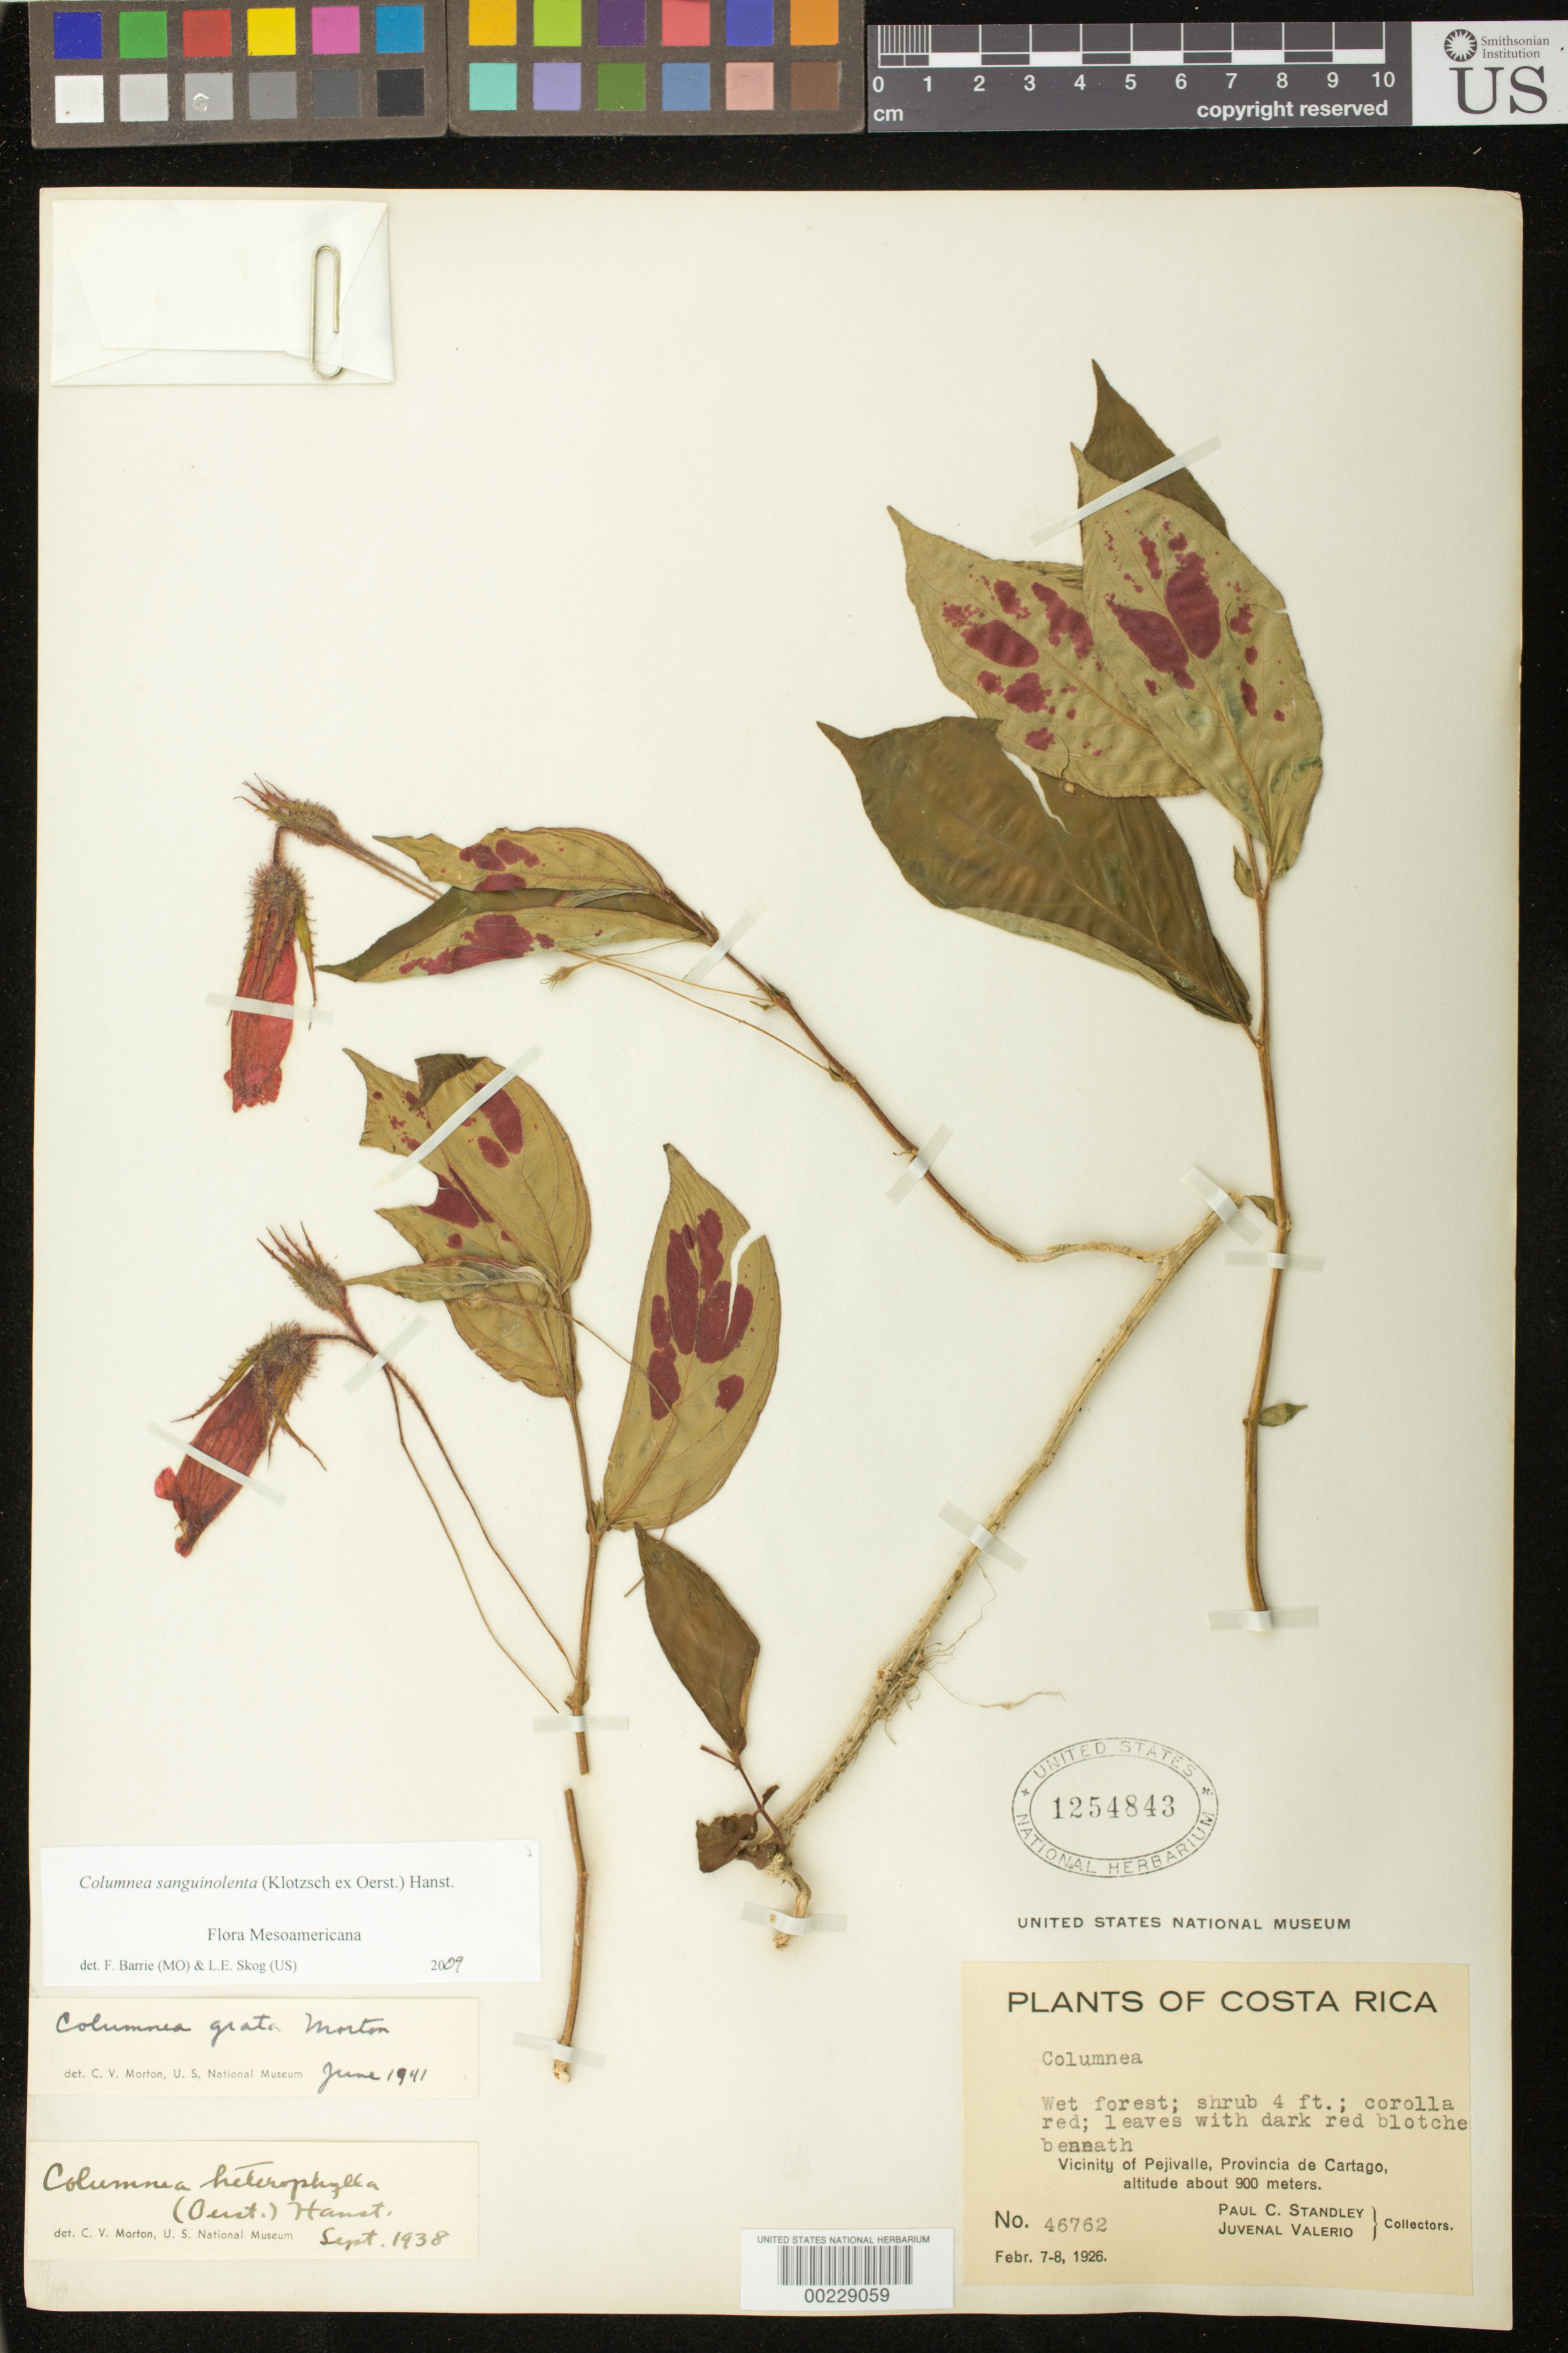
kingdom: Plantae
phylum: Tracheophyta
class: Magnoliopsida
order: Lamiales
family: Gesneriaceae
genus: Columnea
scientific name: Columnea sanguinolenta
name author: (Klotzsch ex Oerst.) Hanst.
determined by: Barrie, F. R.; Skog, Laurence E.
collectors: P. C. Standley & J. Valerio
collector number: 46762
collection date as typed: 7-8 Feb 1926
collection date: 1926-02-07/1926-02-08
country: Costa Rica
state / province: Cartago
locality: Vicinity of Pejivalle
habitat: Wet forest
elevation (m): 900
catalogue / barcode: US 1254843